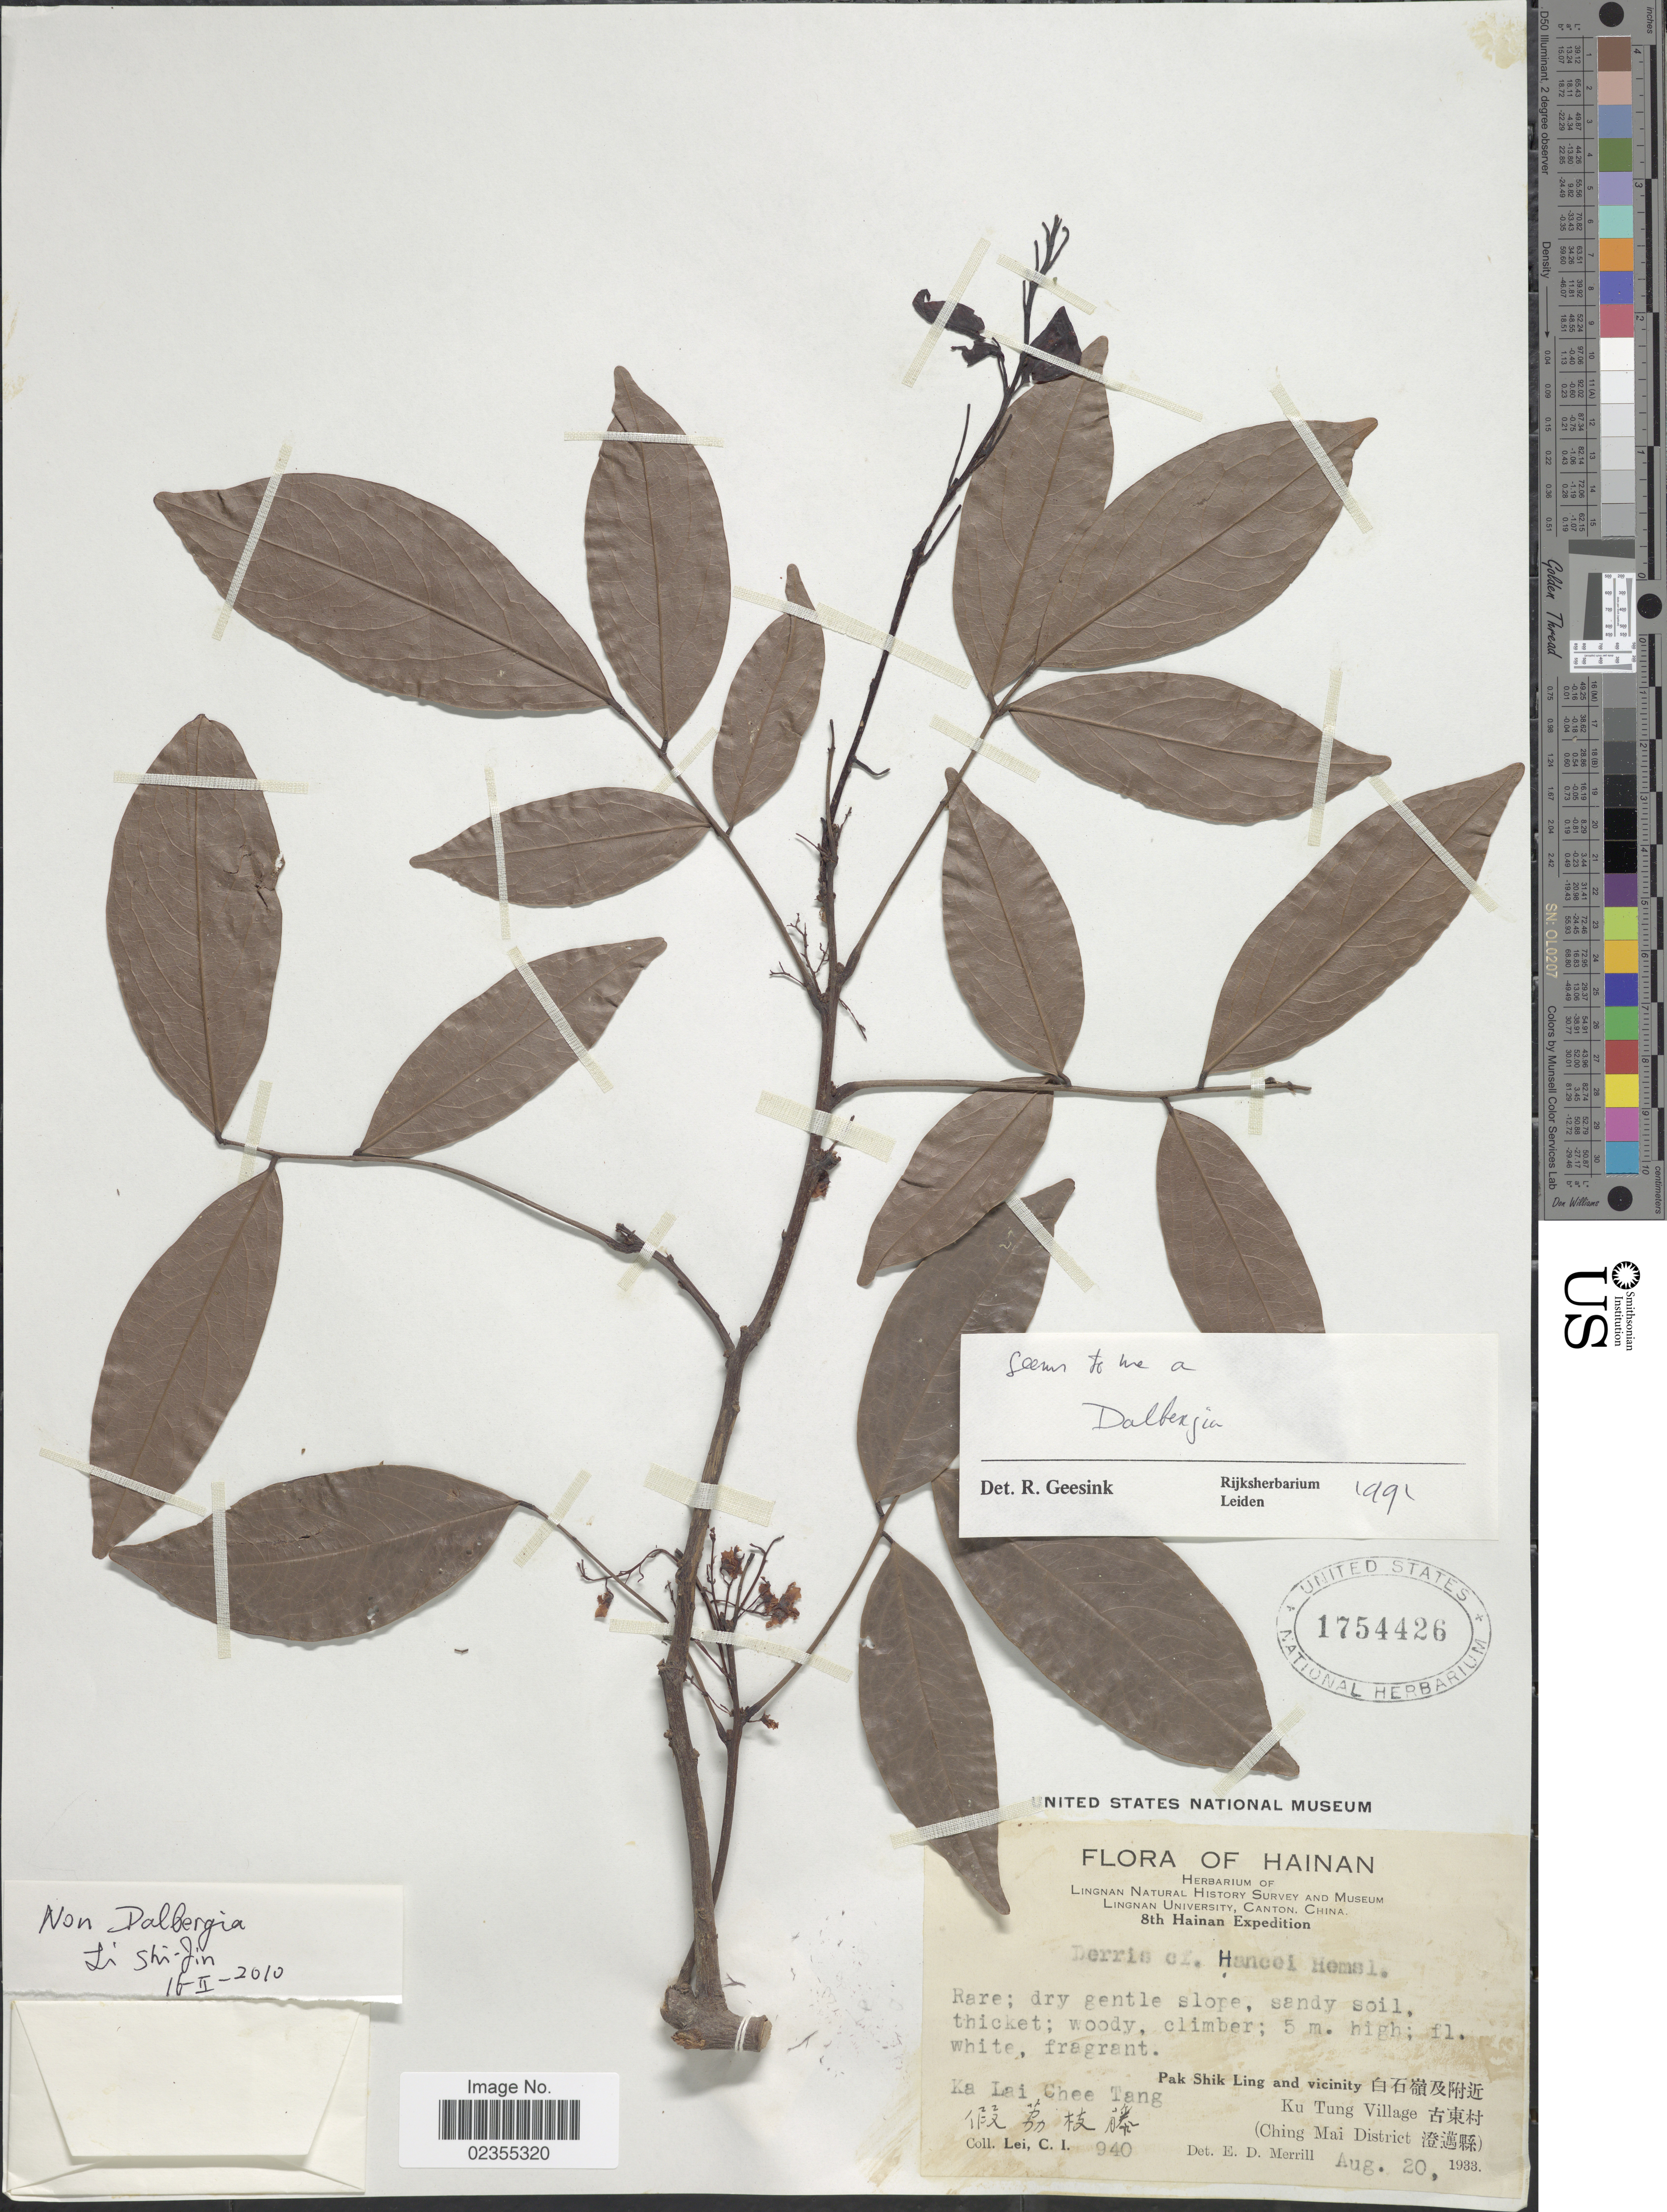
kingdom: Plantae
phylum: Tracheophyta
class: Magnoliopsida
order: Fabales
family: Fabaceae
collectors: C. I. Lei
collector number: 940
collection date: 1933-08-20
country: China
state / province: Hainan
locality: Pak Shik Ling and vicinity X, Ku Tung Village X, Ka Lai Chee Tang (Ching Mai District X)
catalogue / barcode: US 1754426